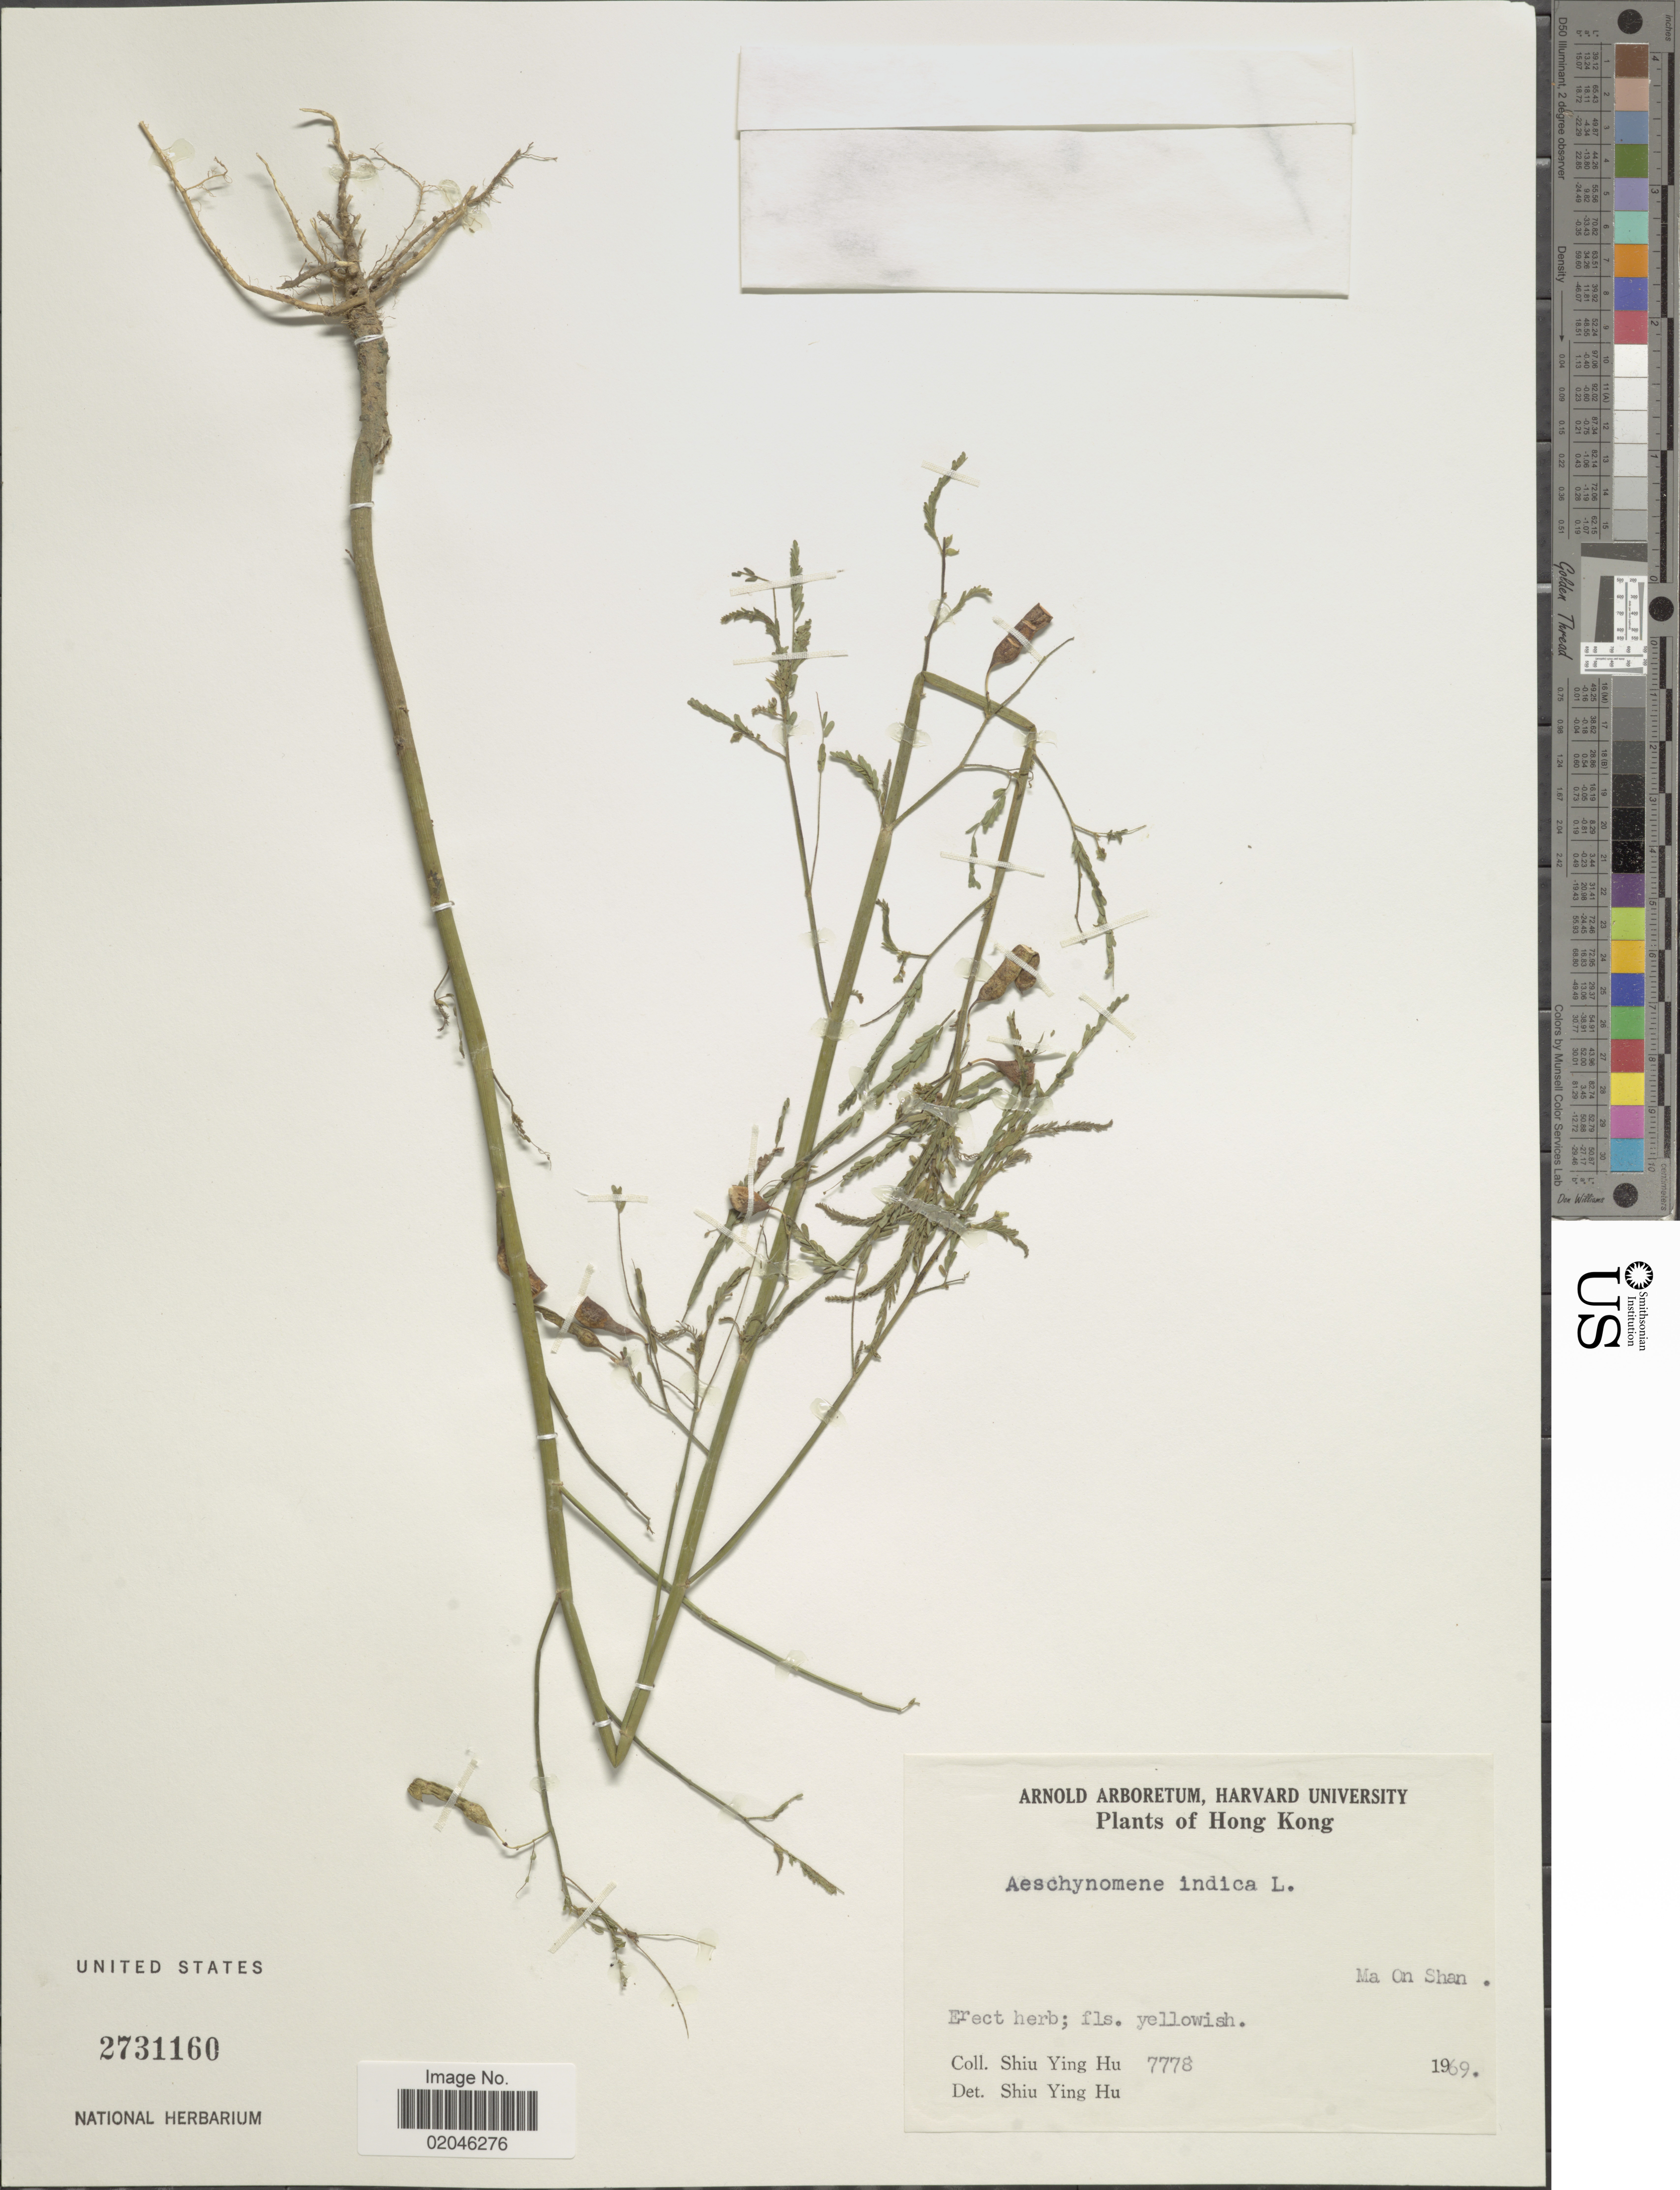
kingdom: Plantae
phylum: Tracheophyta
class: Magnoliopsida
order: Fabales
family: Fabaceae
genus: Aeschynomene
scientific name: Aeschynomene indica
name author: L.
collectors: S. Y. Hu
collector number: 7778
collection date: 1969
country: China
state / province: Hong Kong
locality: Ma On Shan.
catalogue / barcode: US 2731160